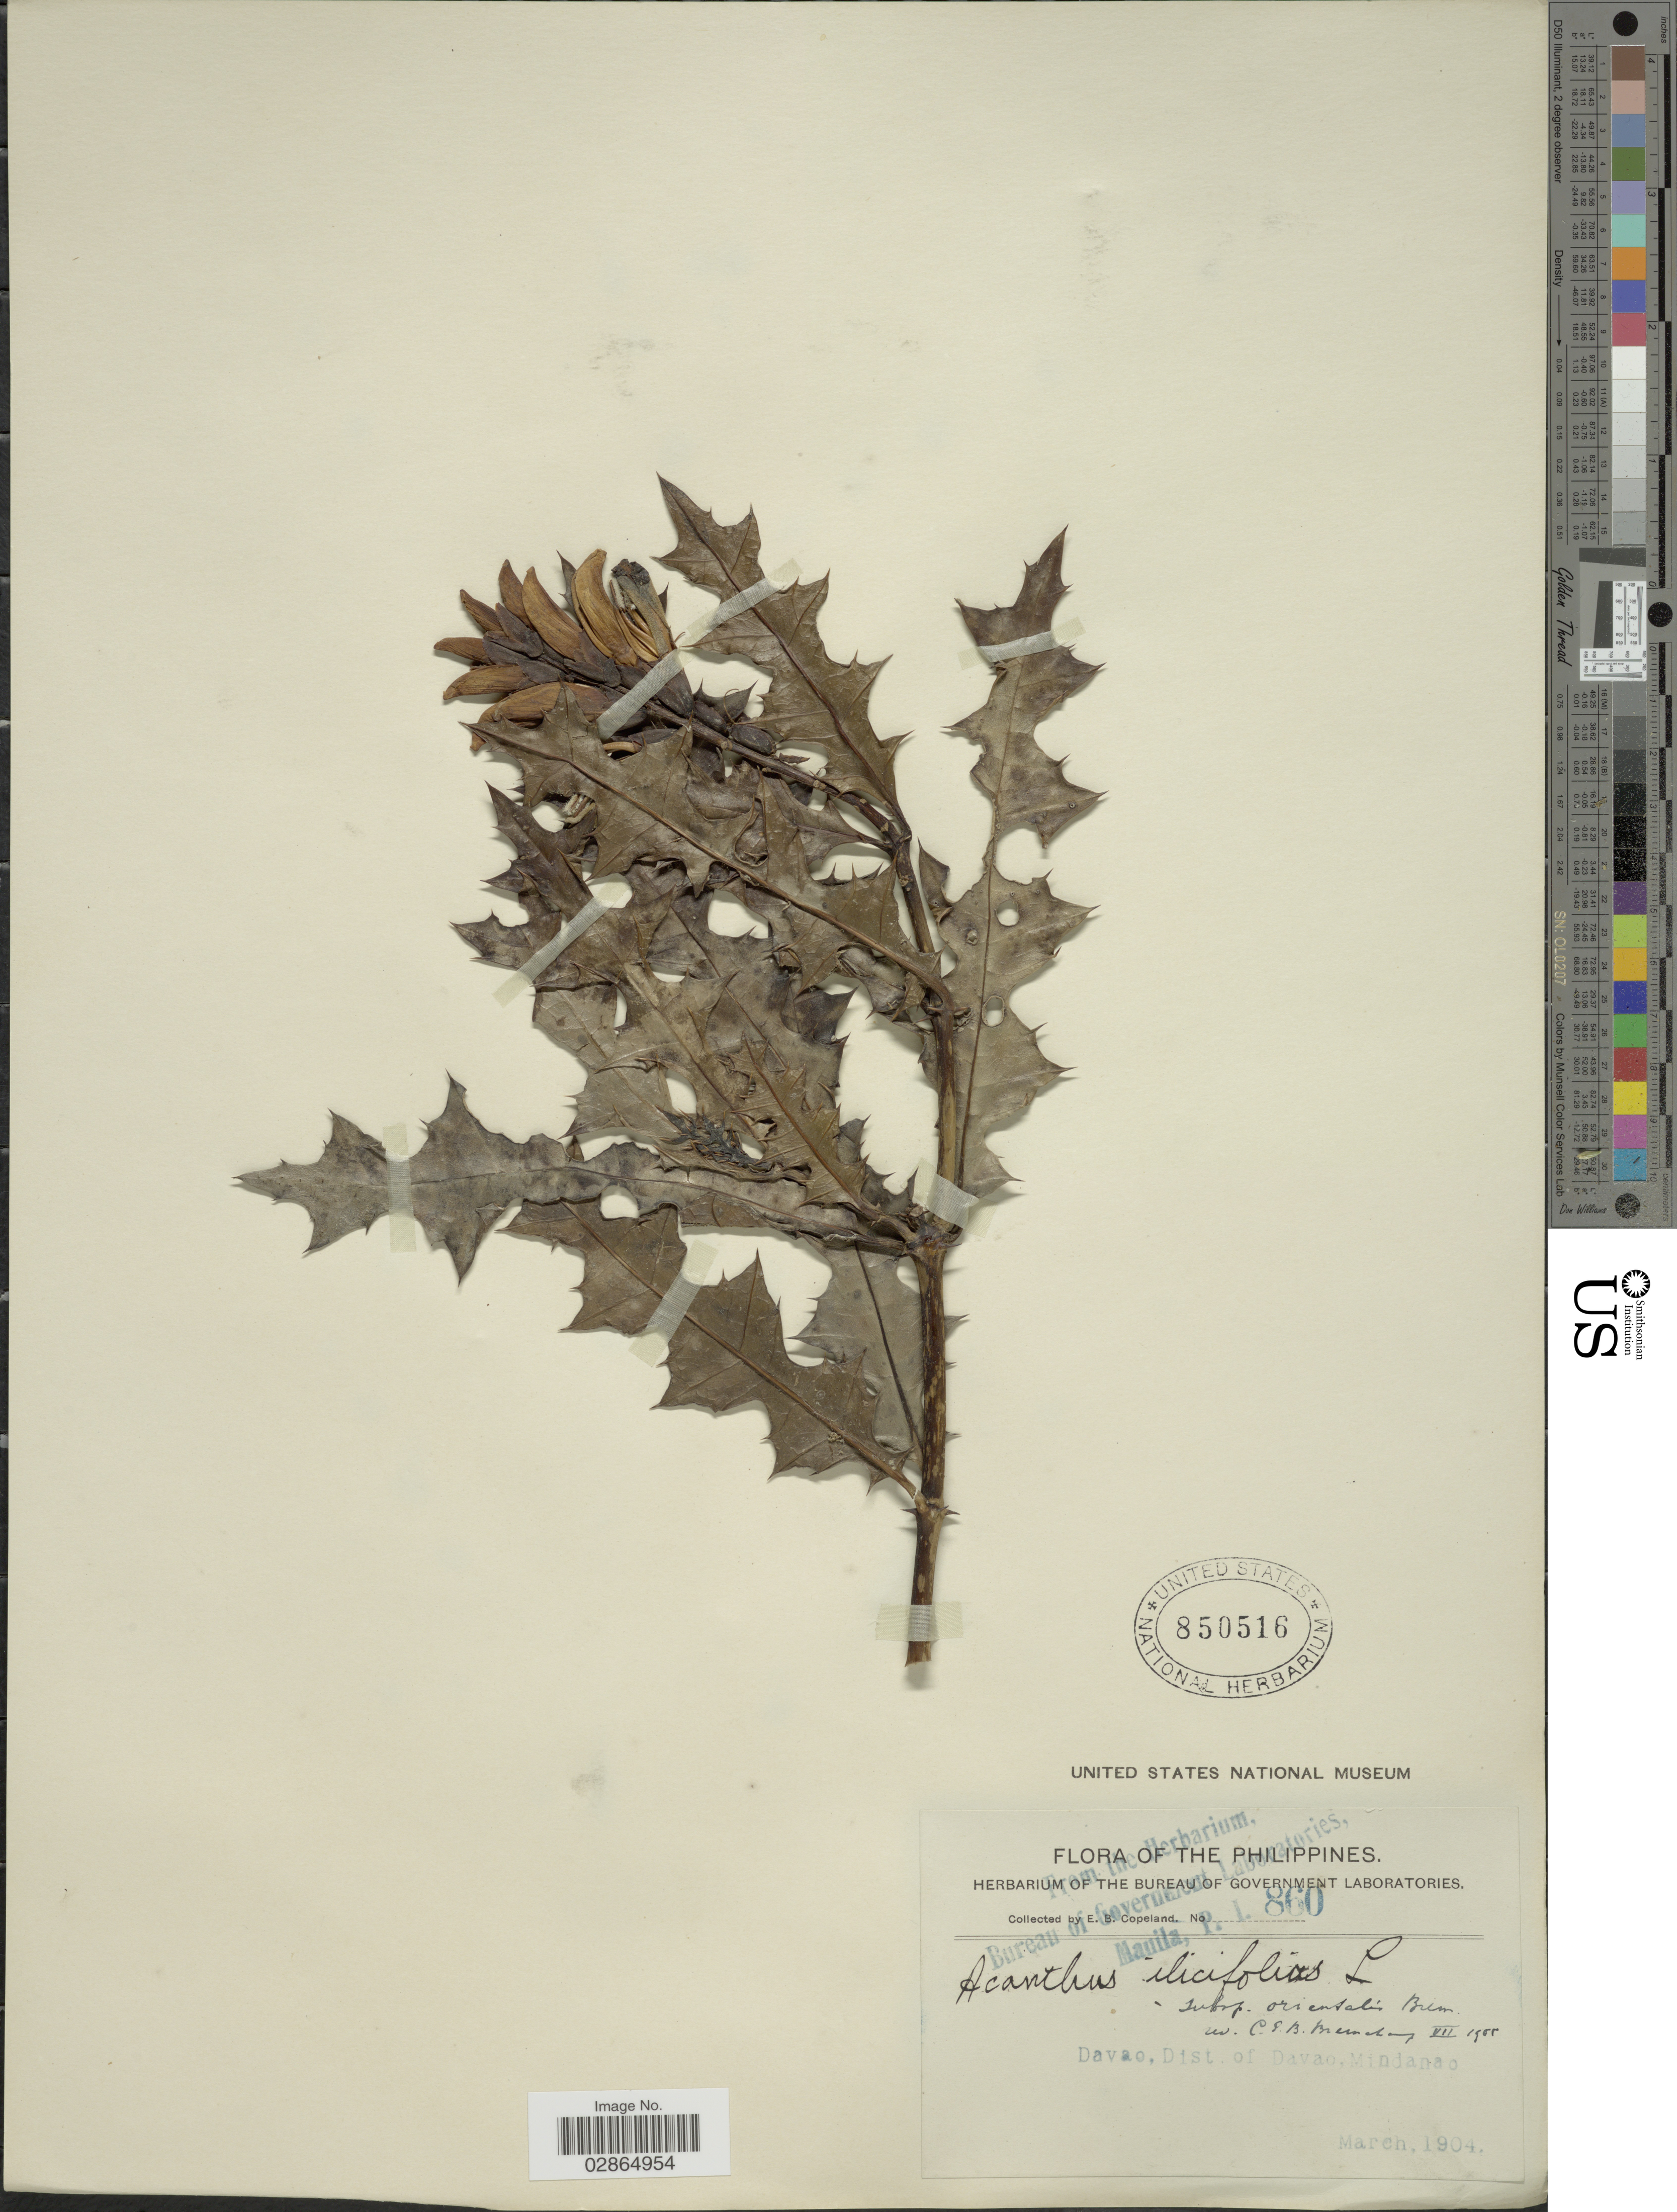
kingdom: Plantae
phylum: Tracheophyta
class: Magnoliopsida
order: Lamiales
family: Acanthaceae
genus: Acanthus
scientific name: Acanthus ilicifolius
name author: L.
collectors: E. B. Copeland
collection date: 1904-03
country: Philippines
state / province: Davao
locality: Dist. of Davao, Mindanao.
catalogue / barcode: US 850516